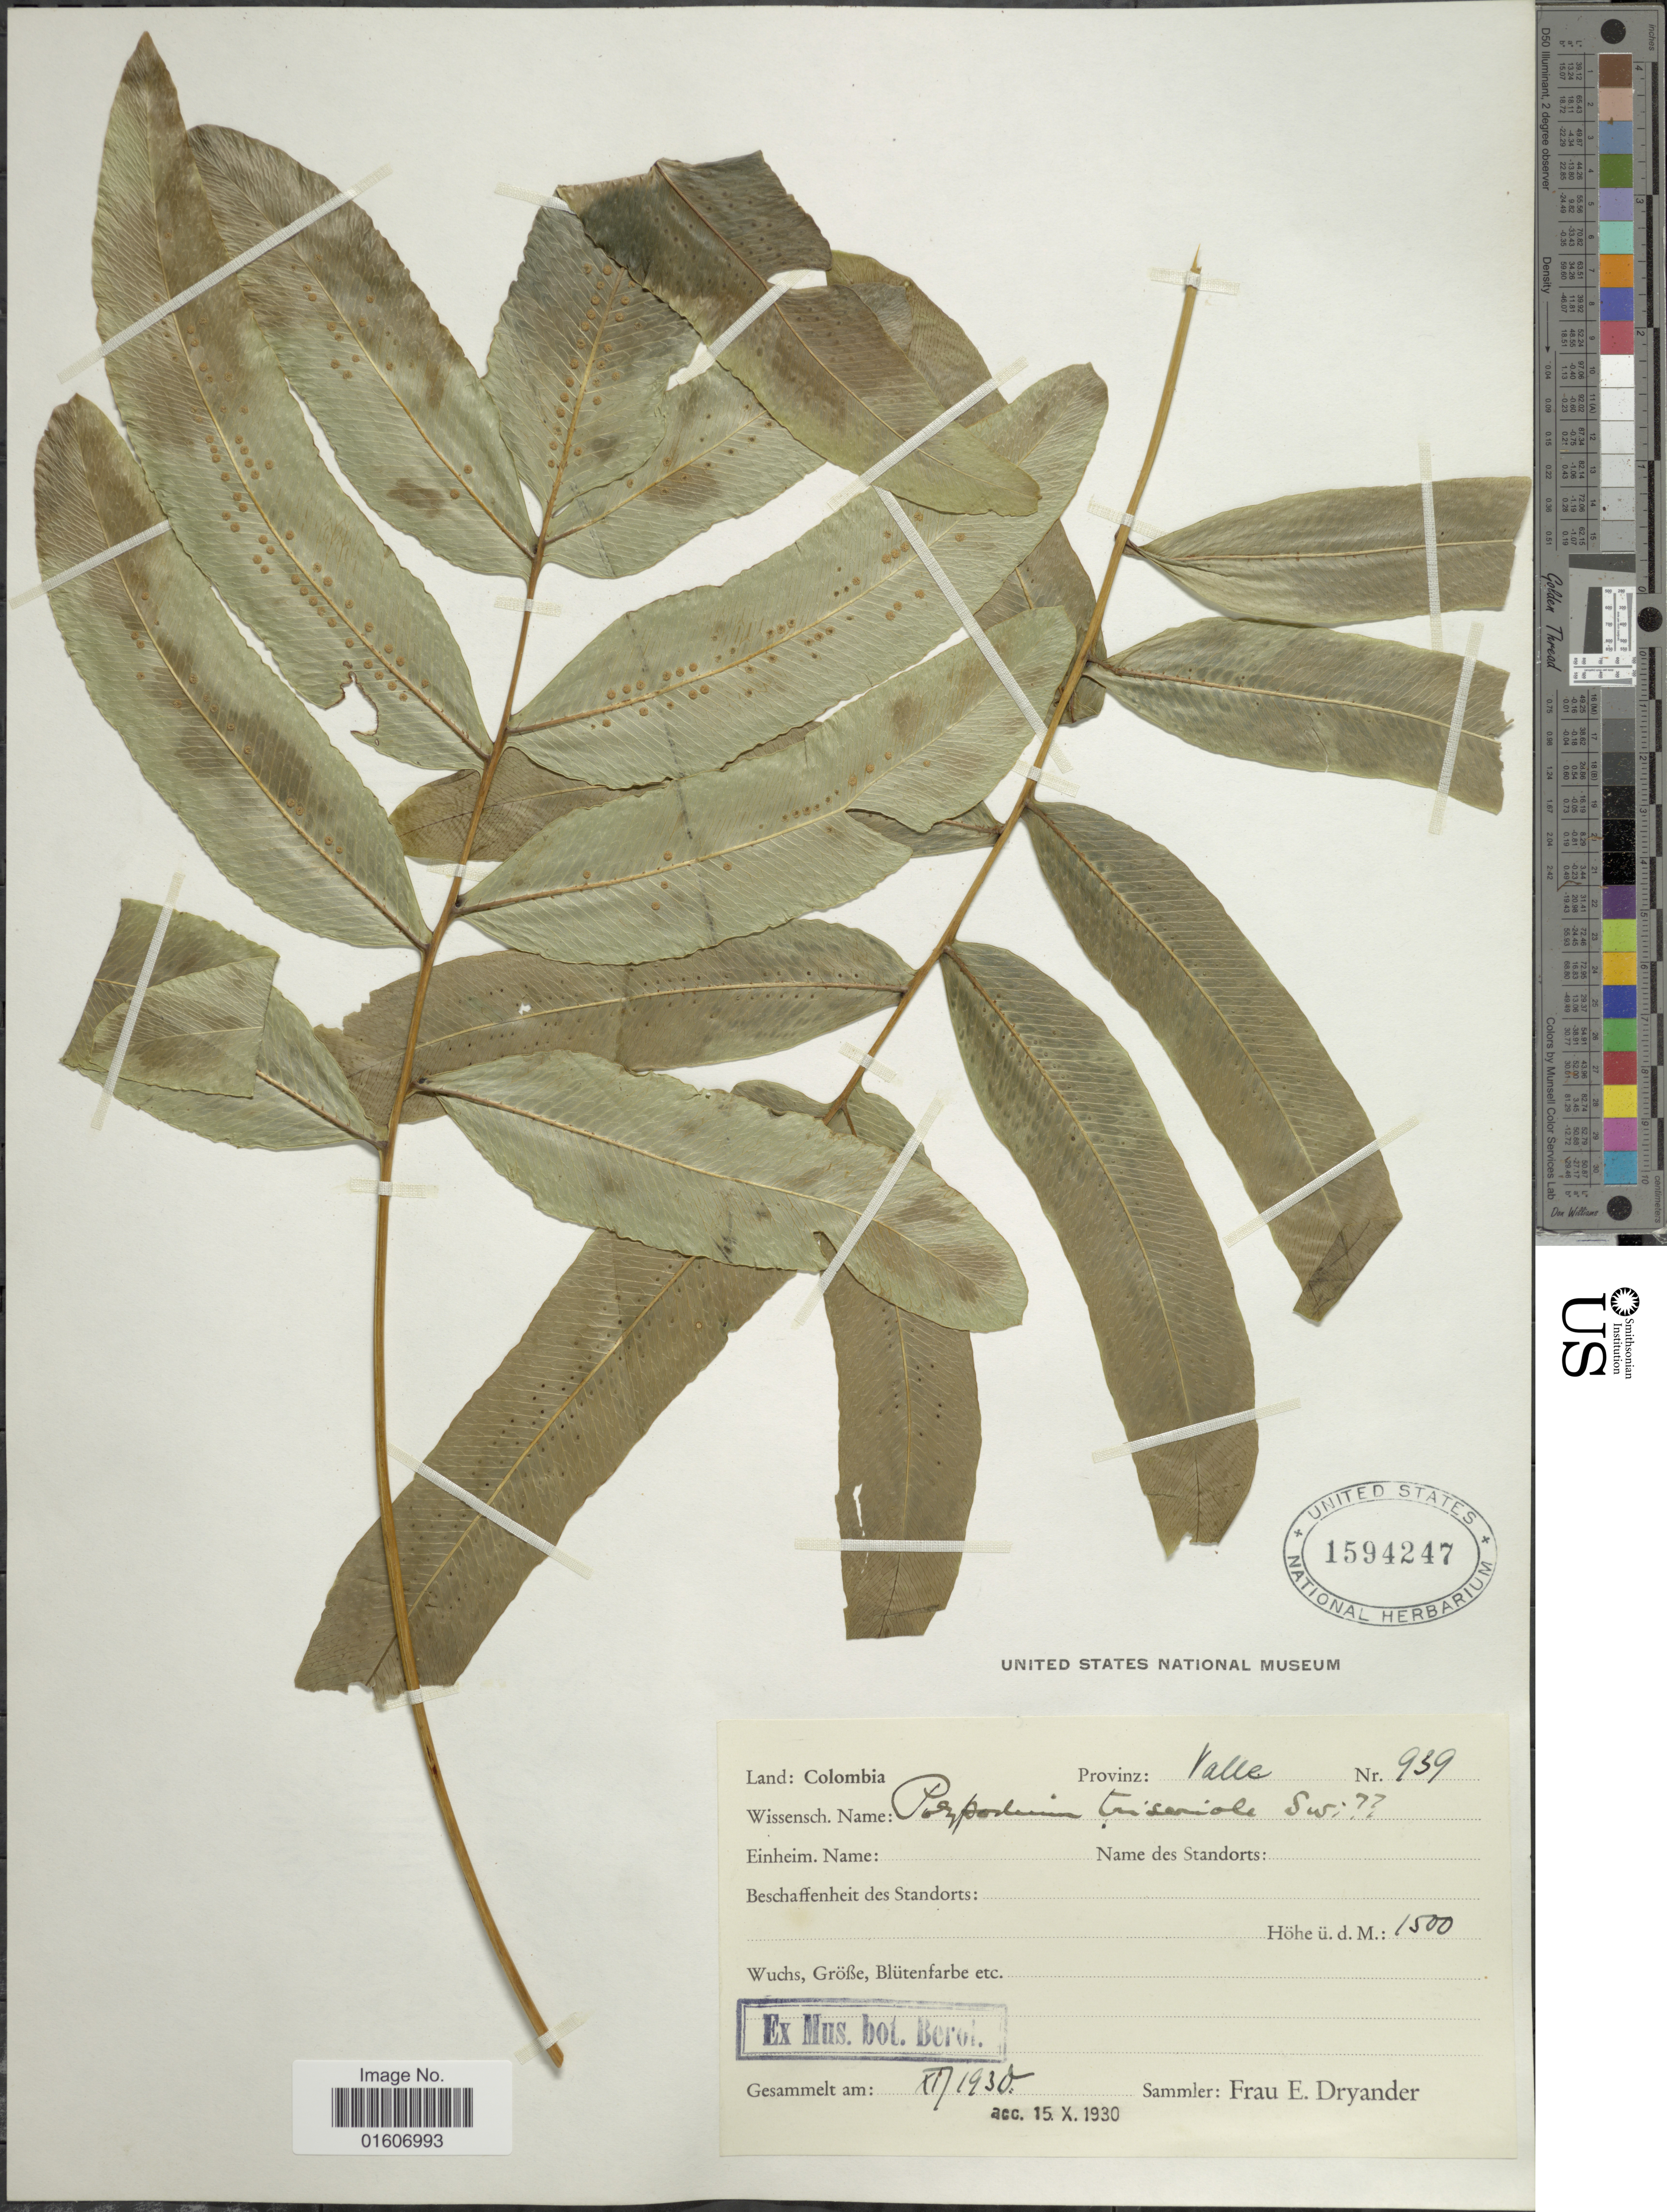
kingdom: Plantae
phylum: Tracheophyta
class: Polypodiopsida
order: Polypodiales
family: Polypodiaceae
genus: Serpocaulon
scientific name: Serpocaulon triseriale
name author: (Sw.) A.R. Sm.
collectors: F. Dryander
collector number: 939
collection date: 1930-11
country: Colombia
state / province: Valle del Cauca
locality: Provinz: Valle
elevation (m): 1500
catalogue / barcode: US 1594247